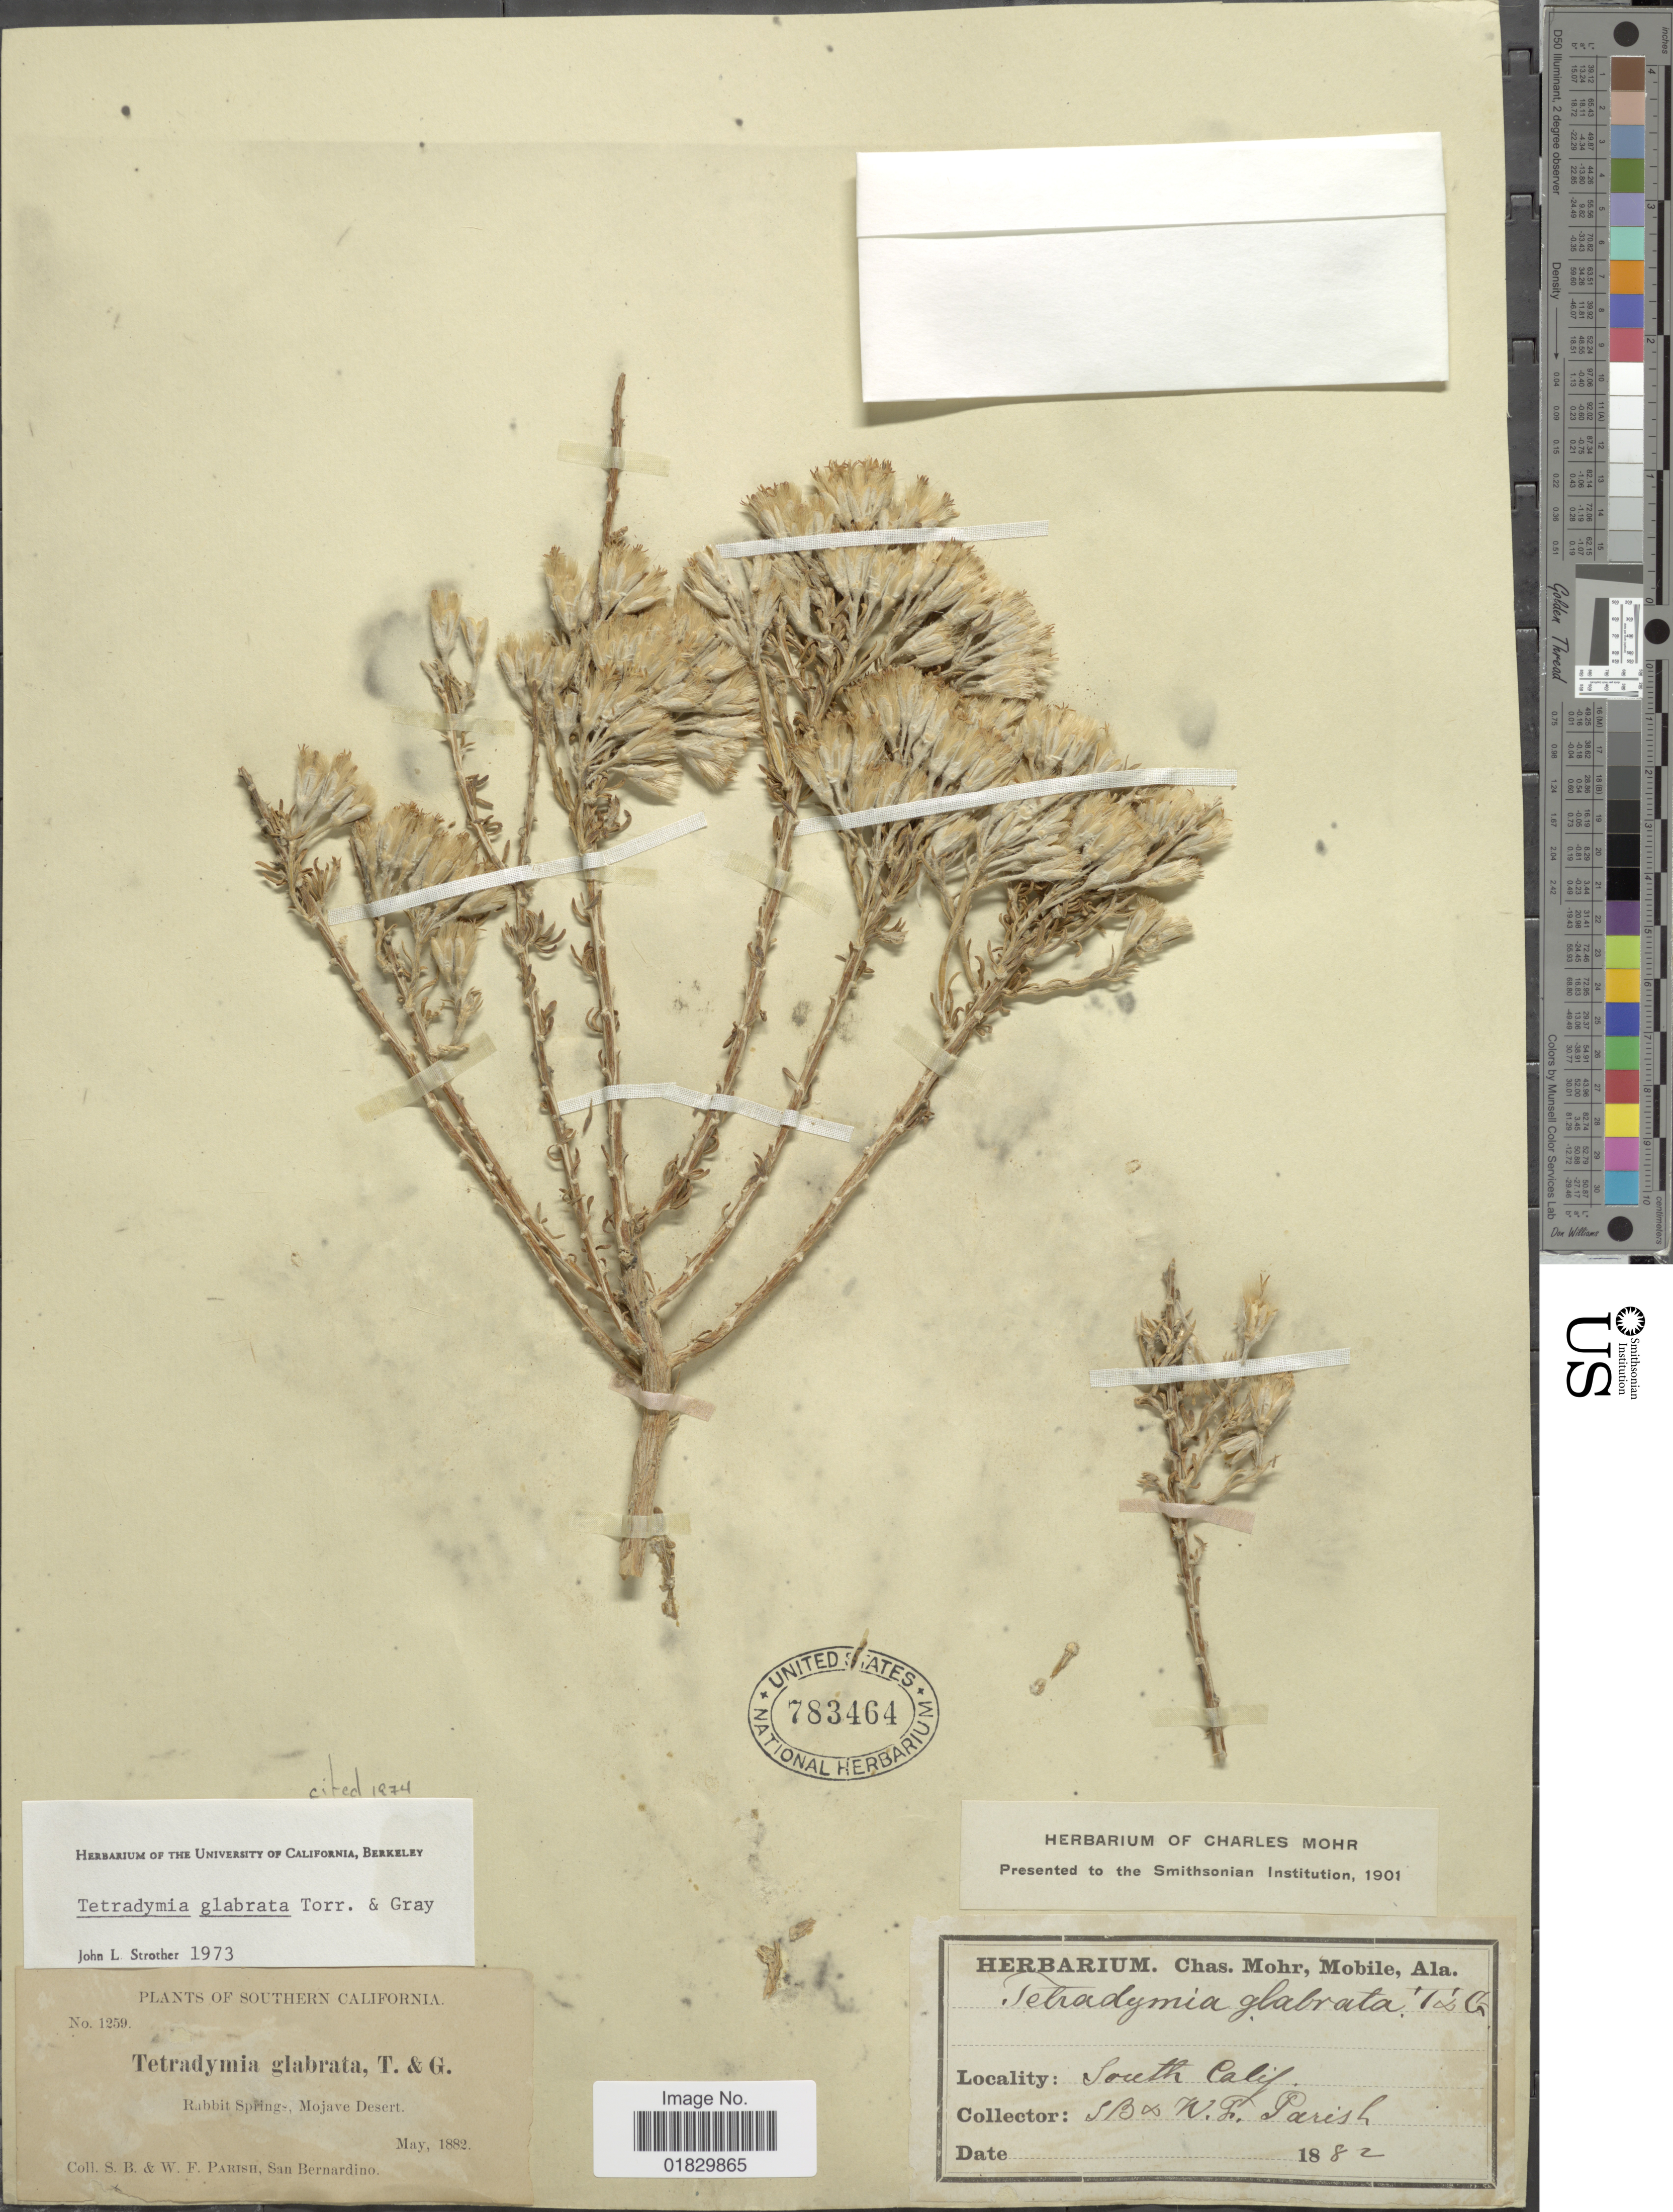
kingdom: Plantae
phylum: Tracheophyta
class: Magnoliopsida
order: Asterales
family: Asteraceae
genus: Tetradymia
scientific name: Tetradymia glabrata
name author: Torr. & A. Gray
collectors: S. B. Parish & W. F. Parish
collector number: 1259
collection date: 1882-05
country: United States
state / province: California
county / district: San Bernardino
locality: Southern California, Rabbit Spring, Mojave Desert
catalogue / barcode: US 783464